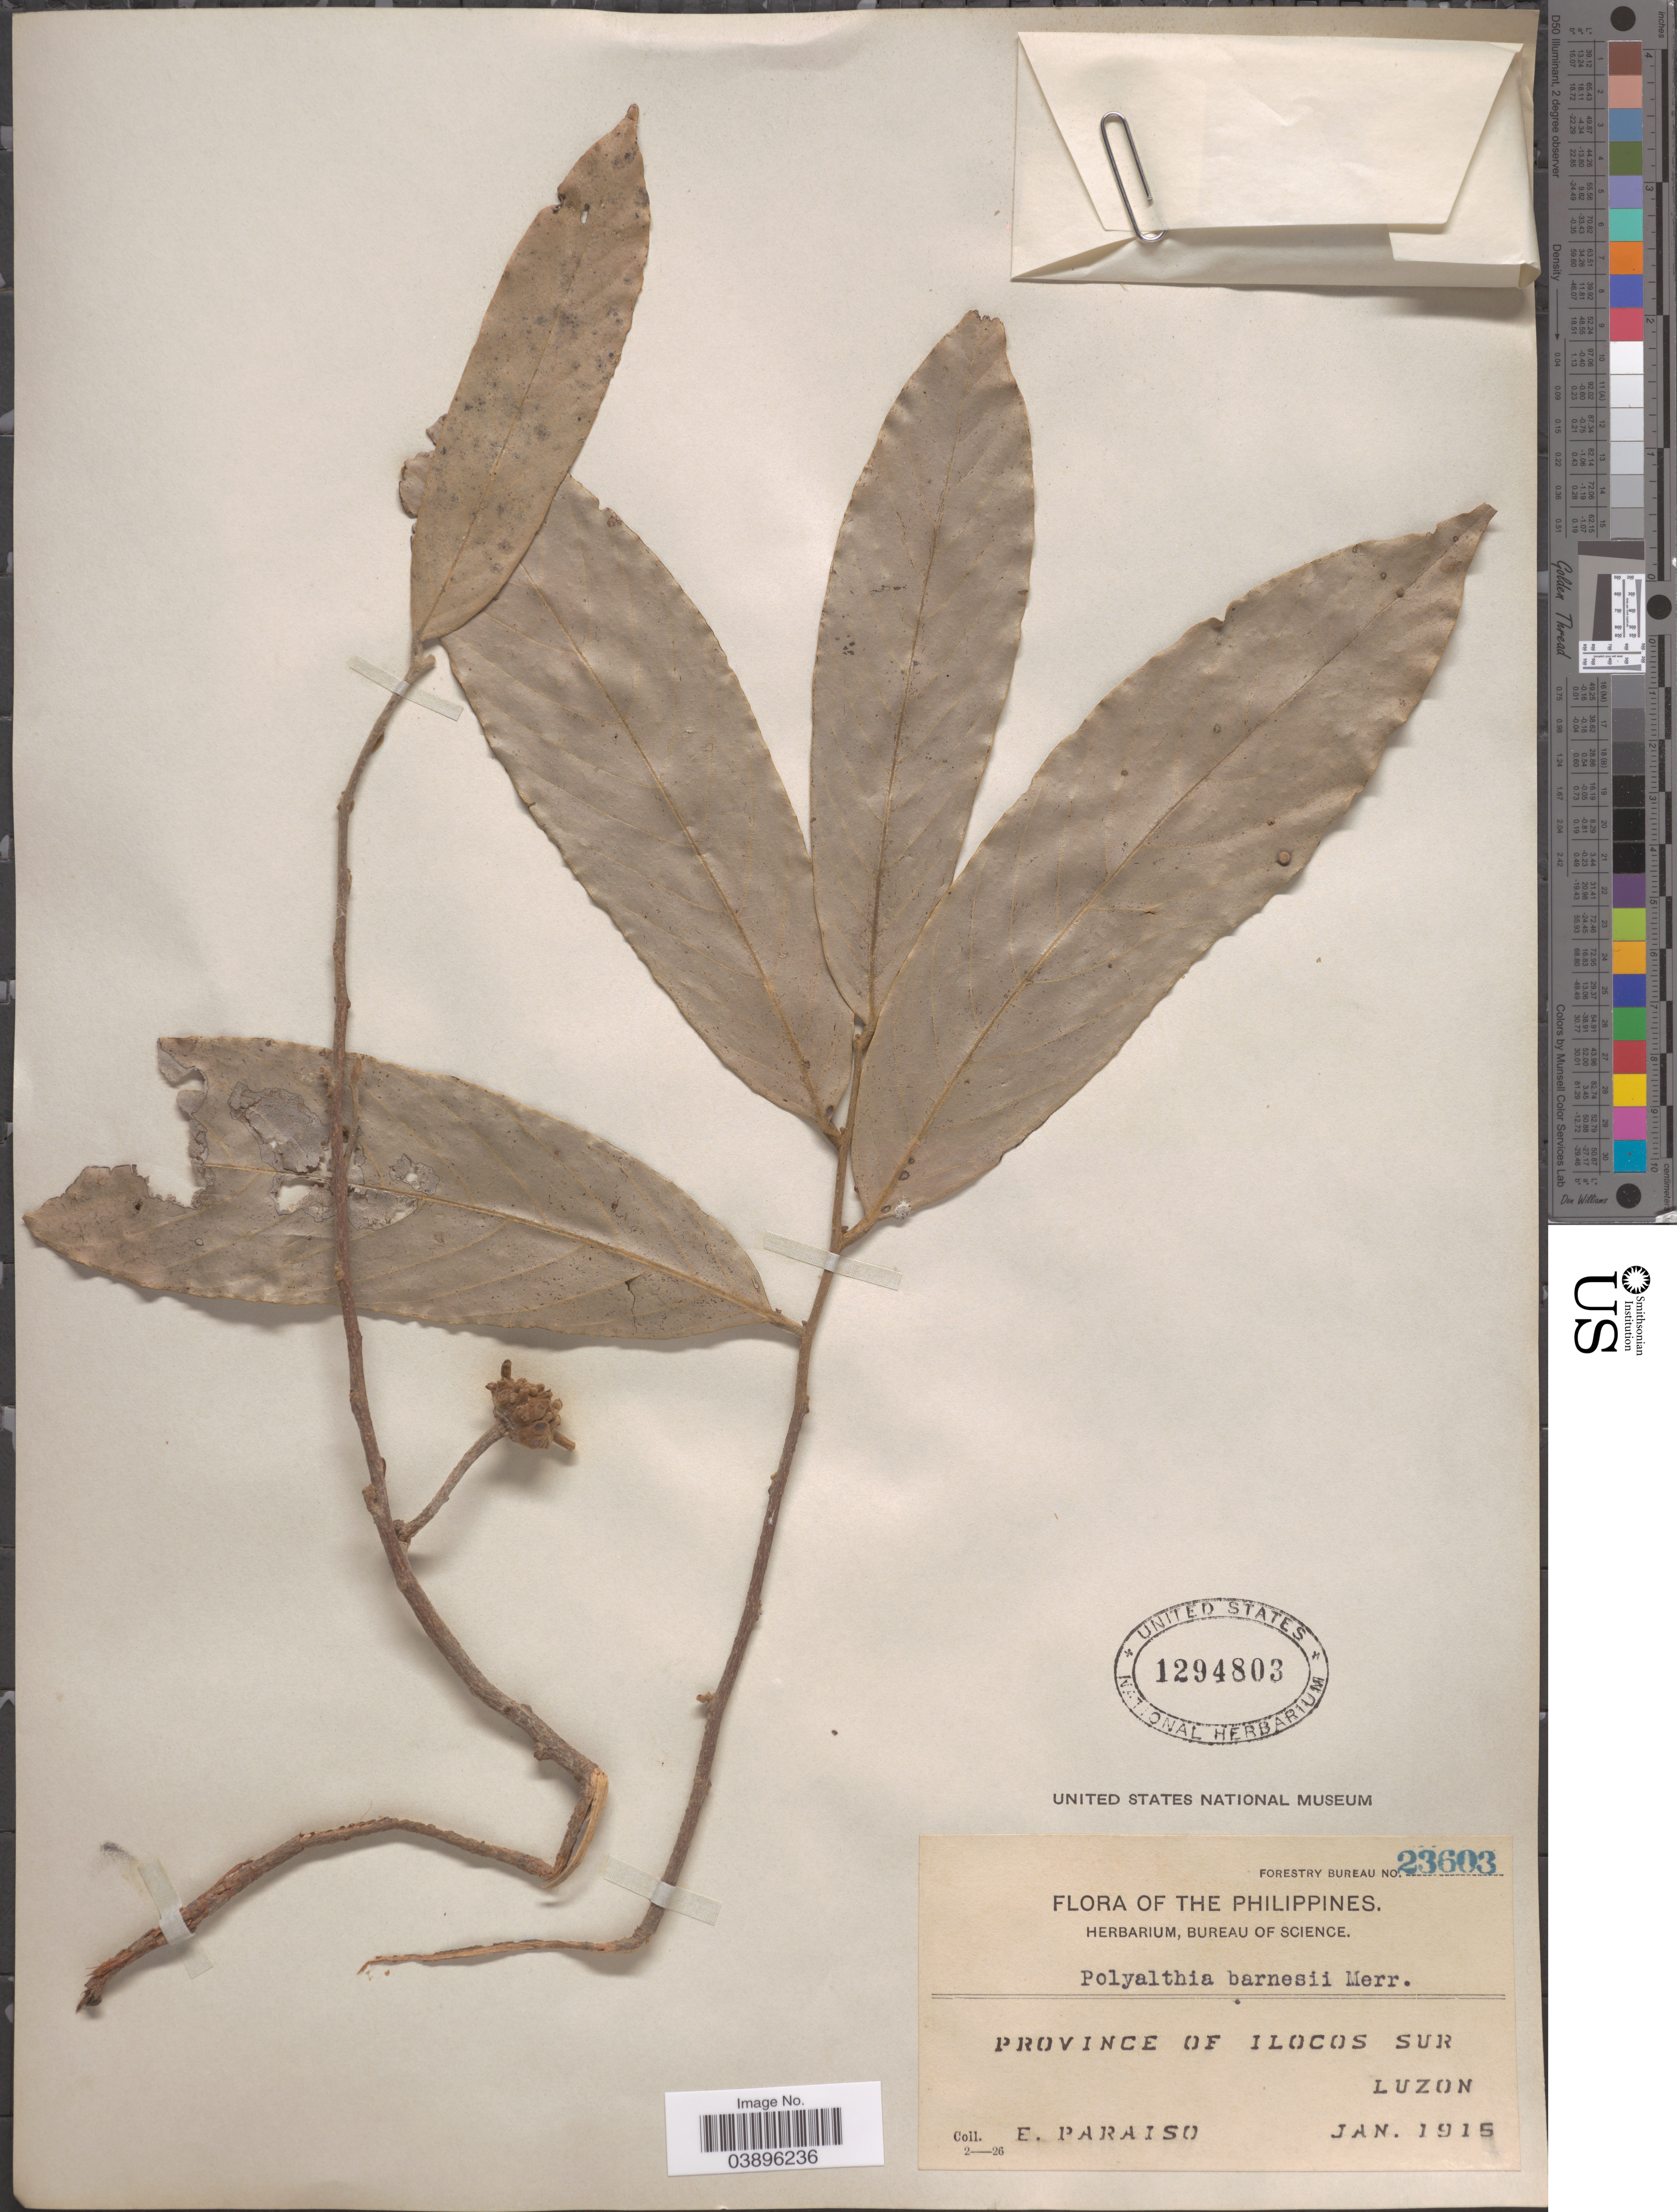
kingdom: Plantae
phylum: Tracheophyta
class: Magnoliopsida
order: Magnoliales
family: Annonaceae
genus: Polyalthia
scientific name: Polyalthia barnesii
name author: Merr.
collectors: E. Paraiso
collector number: Forestry Bureau 23603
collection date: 1915-01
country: Philippines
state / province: Ilocos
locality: Province of Ilocos Sur. Luzon.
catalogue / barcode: US 1294803